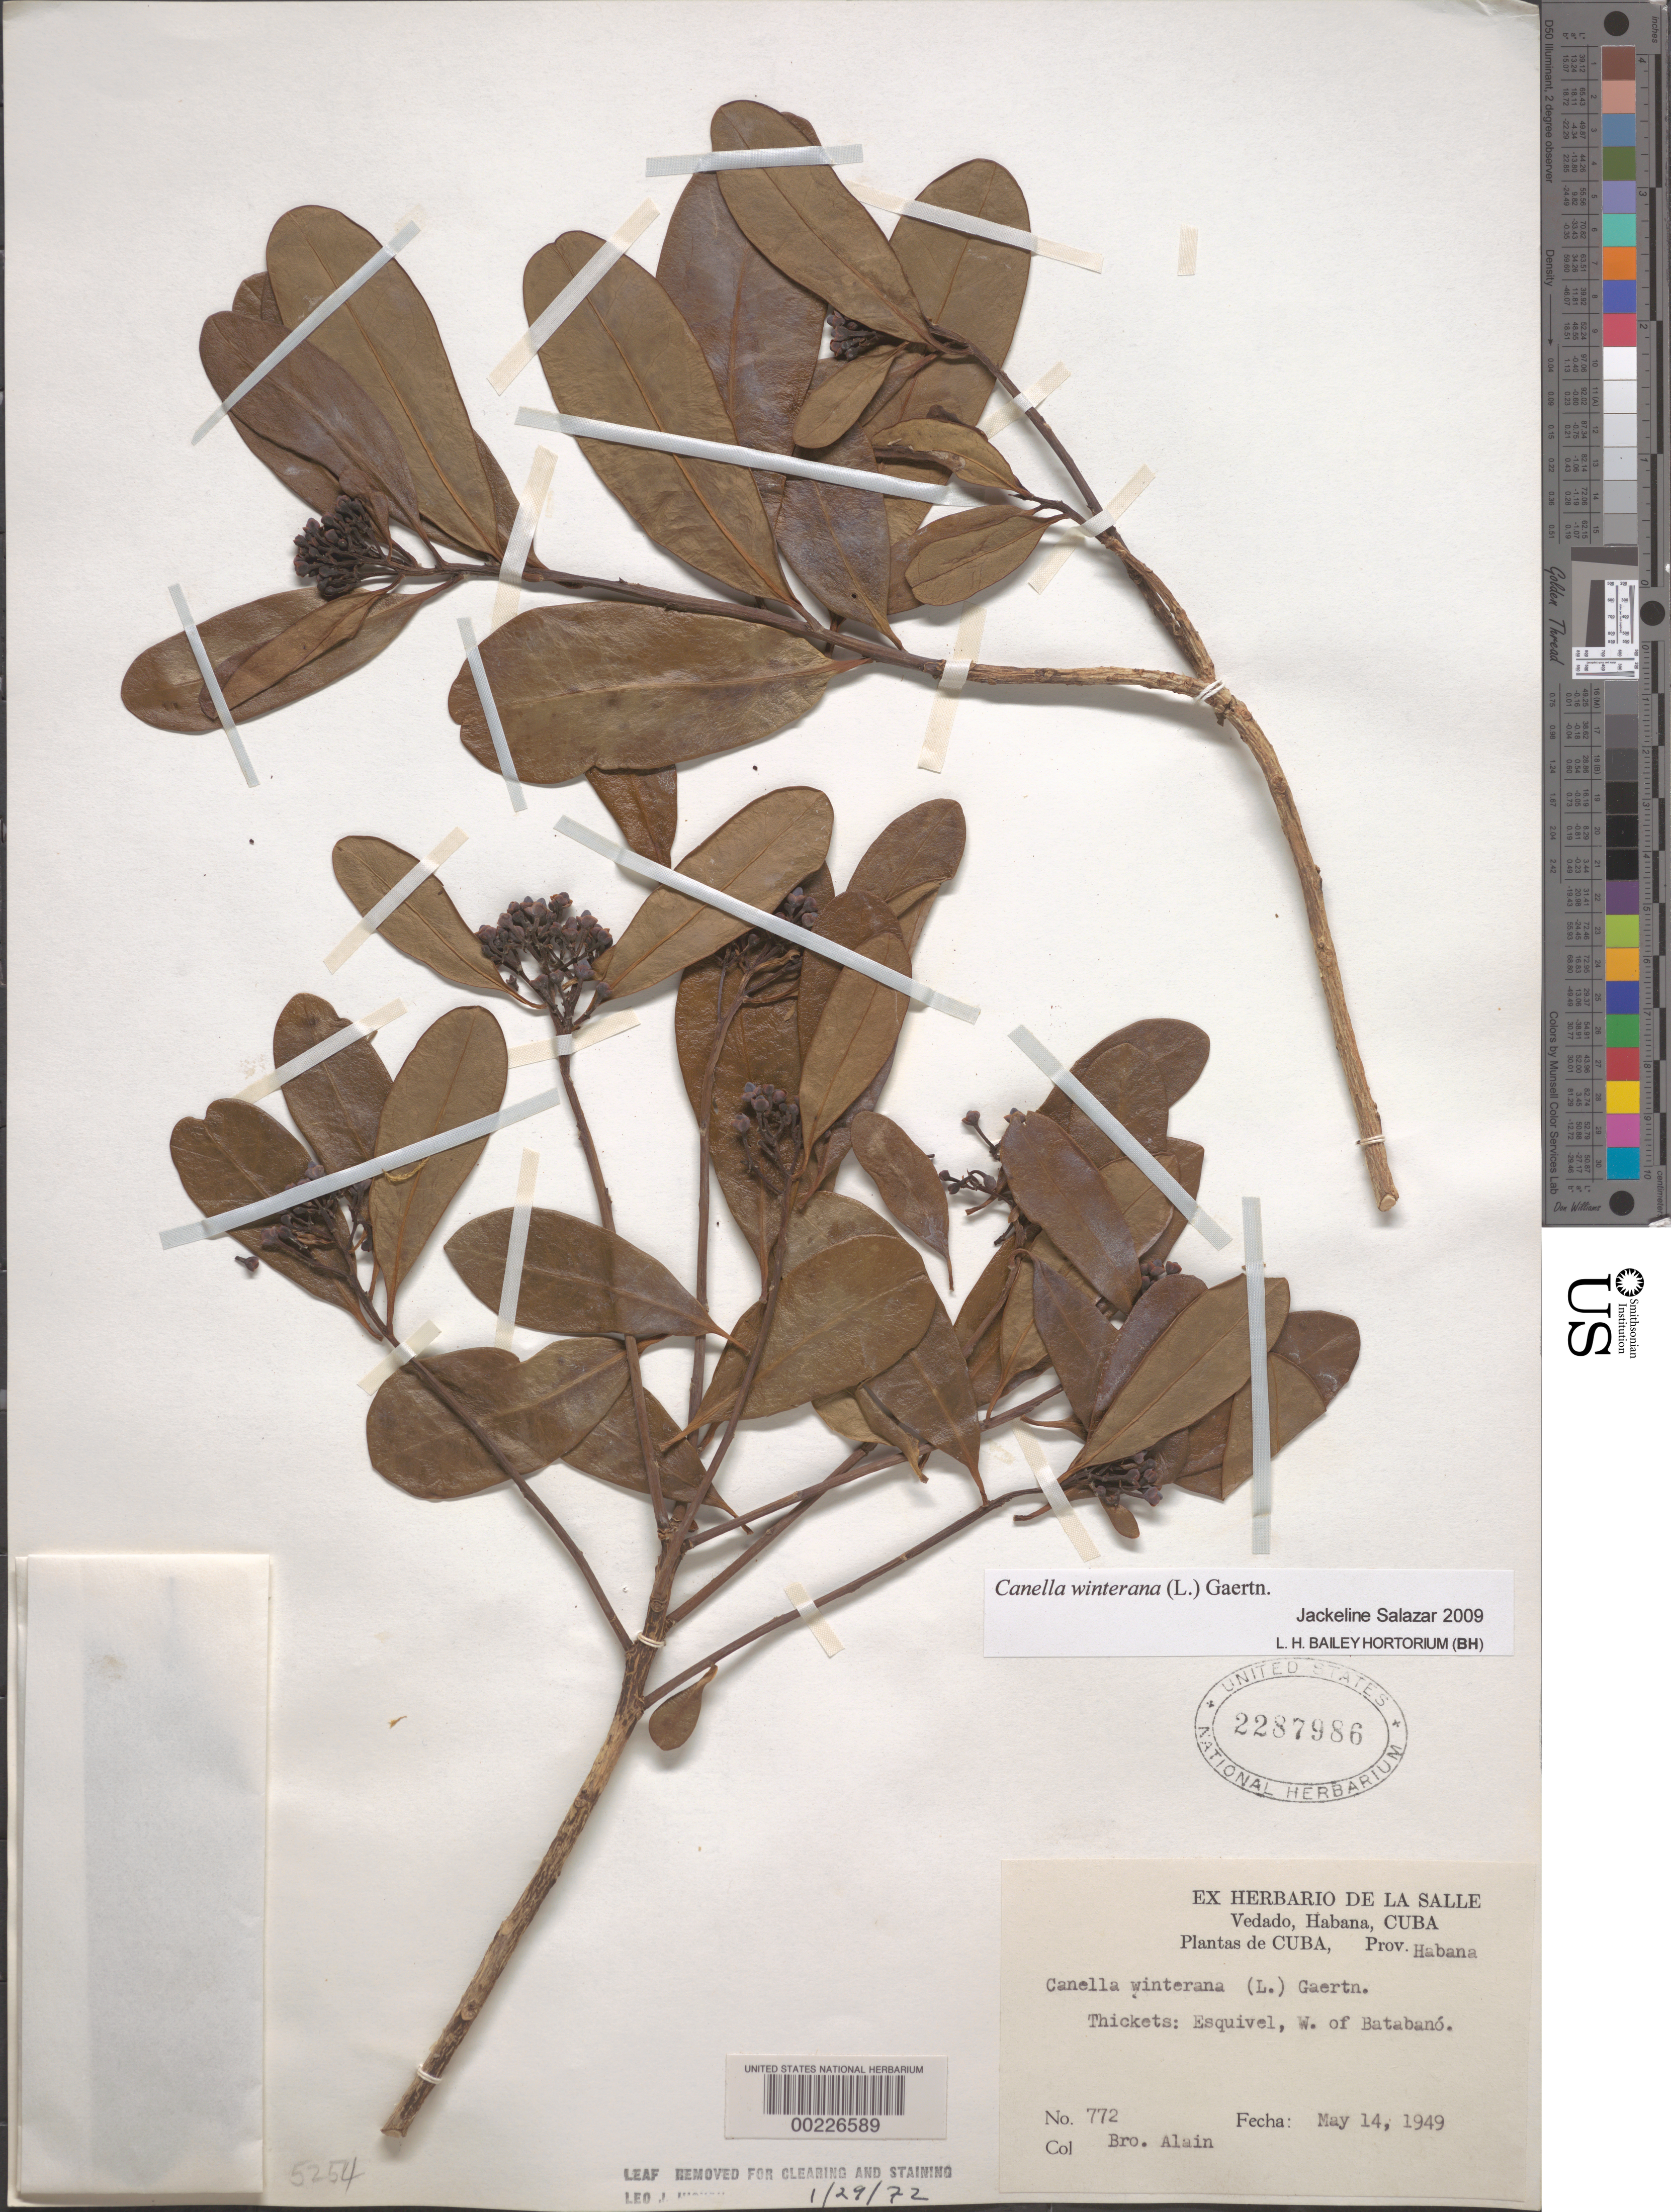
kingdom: Plantae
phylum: Tracheophyta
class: Magnoliopsida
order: Canellales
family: Canellaceae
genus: Canella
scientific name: Canella winterana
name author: (L.) Gaertn.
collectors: A. H. Liogier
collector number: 772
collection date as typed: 14 May 1949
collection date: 1949-05-14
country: Cuba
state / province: La Habana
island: Greater Antilles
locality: Esquivel, w of batabano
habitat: Thickets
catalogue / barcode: US 2287986